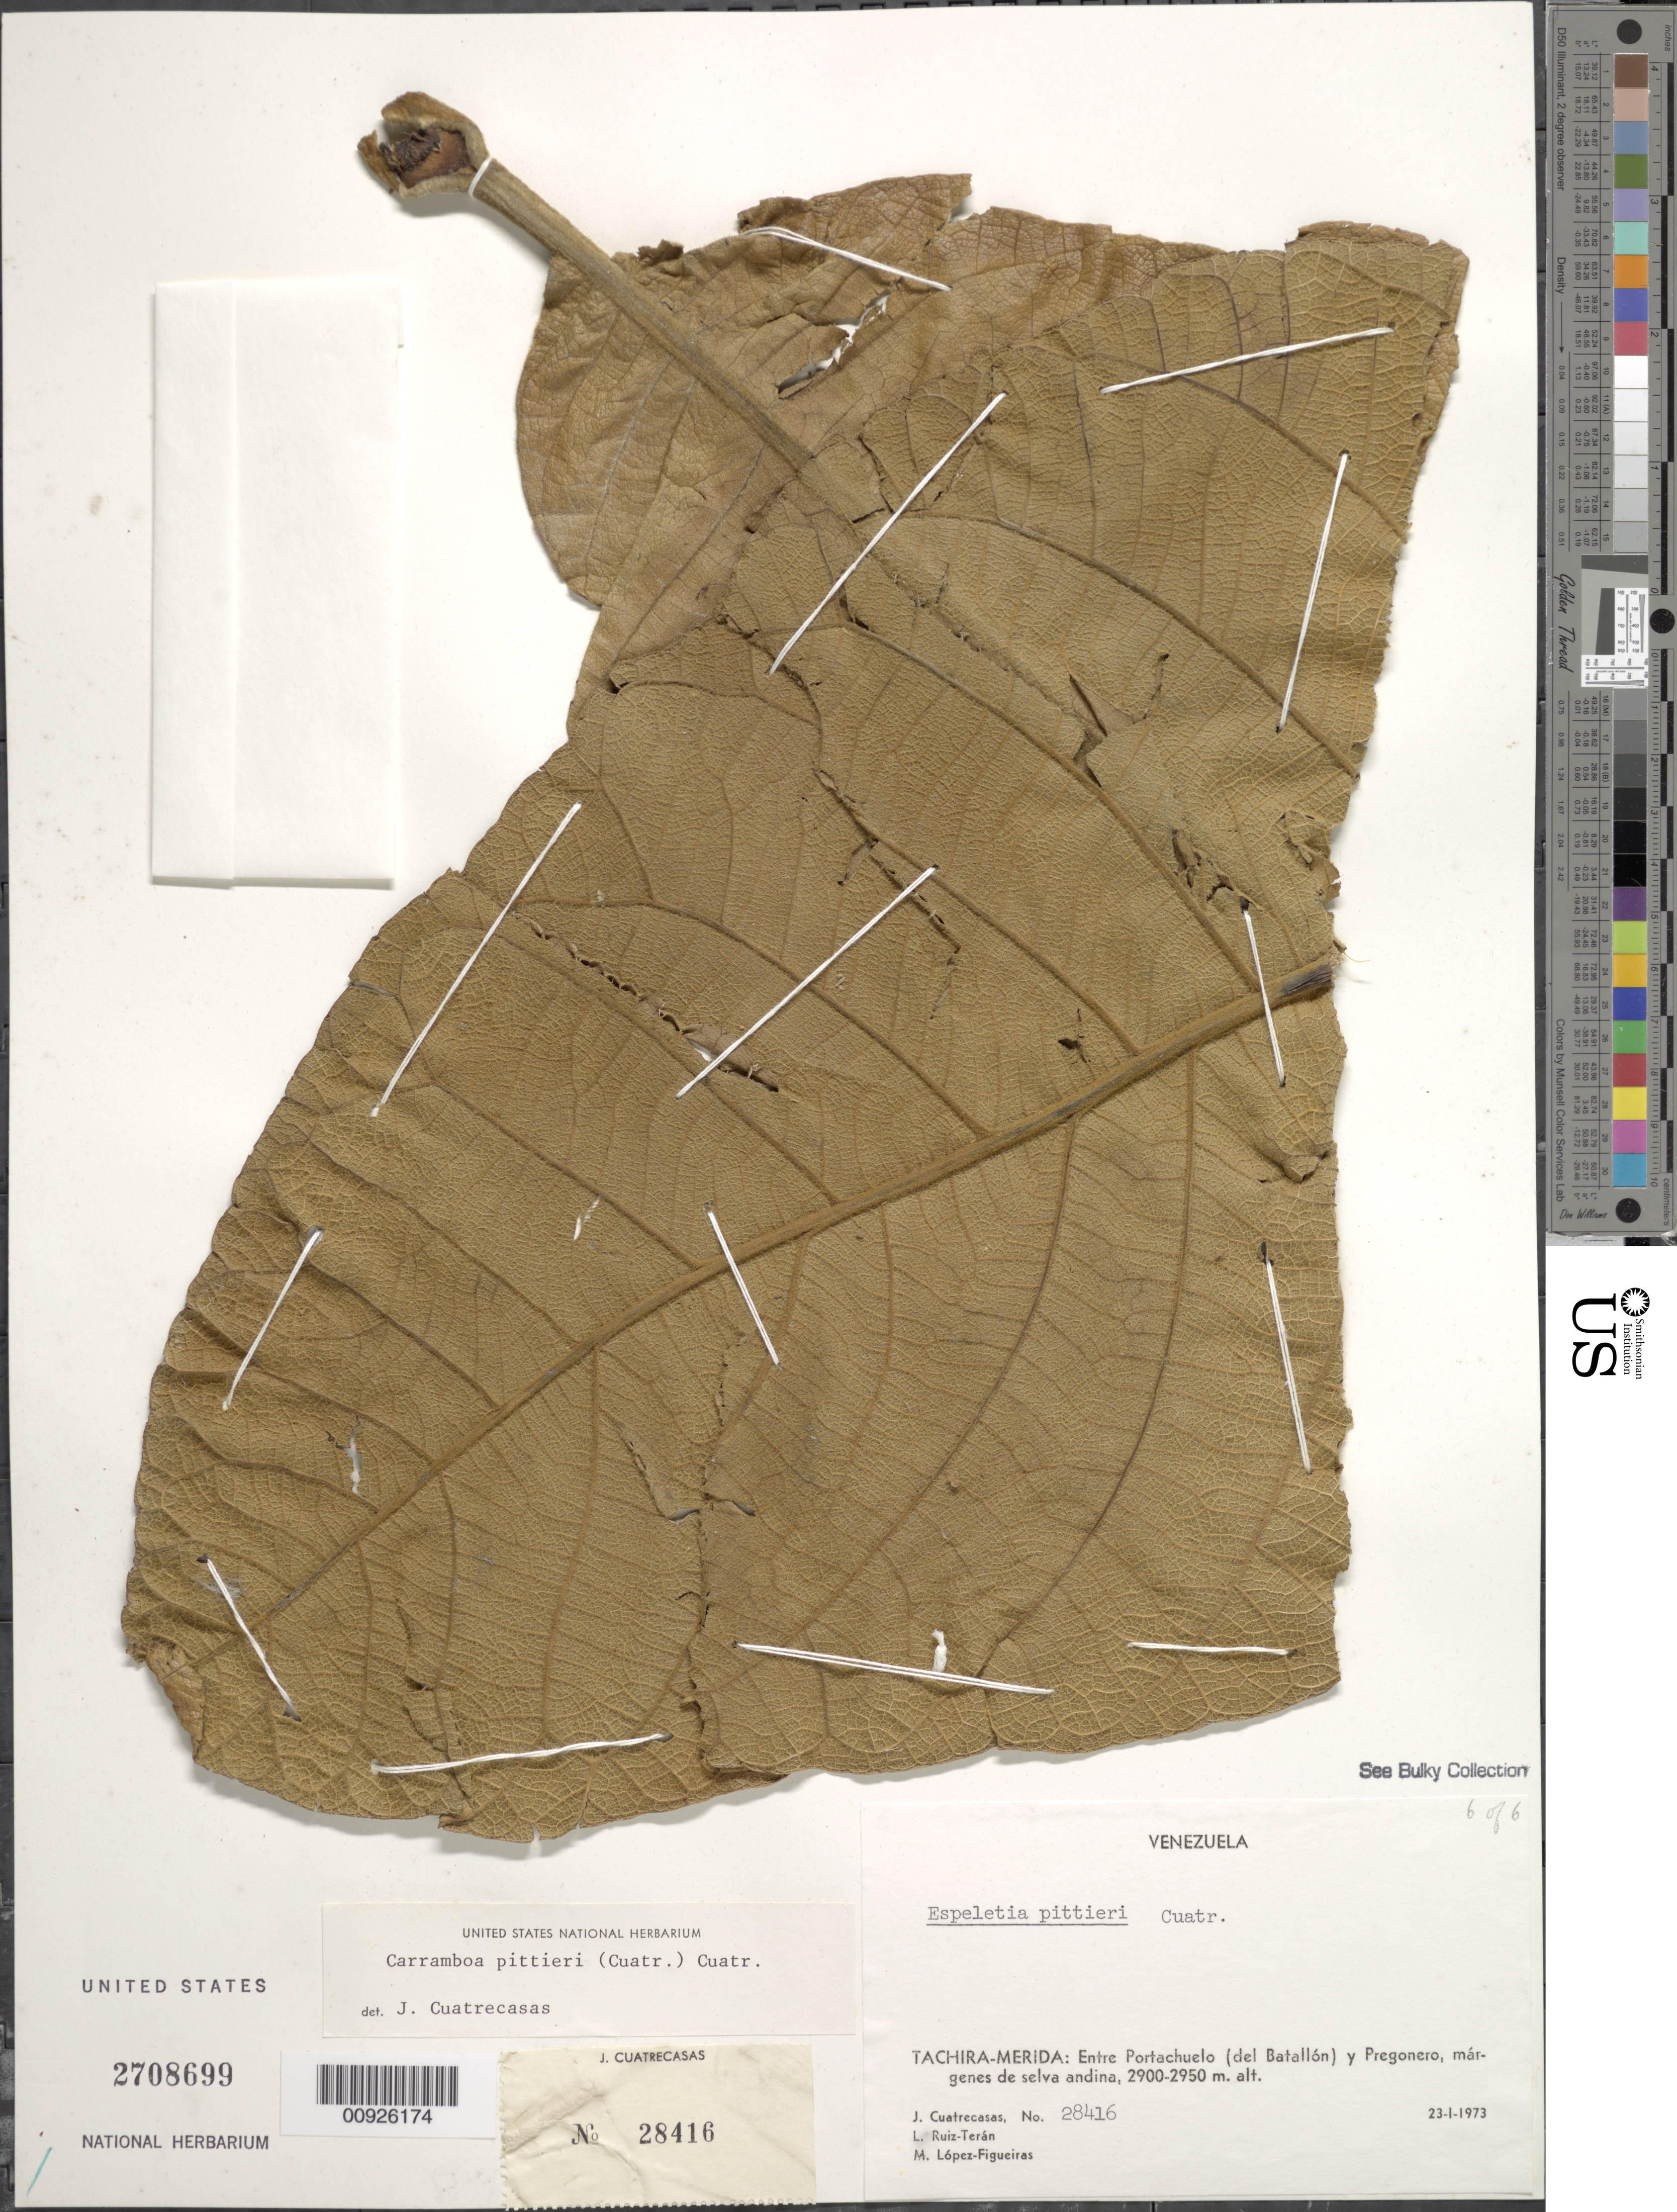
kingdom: Plantae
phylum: Tracheophyta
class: Magnoliopsida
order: Asterales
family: Asteraceae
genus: Carramboa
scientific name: Carramboa badilloi var. pittieri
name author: (Cuatrec.) Cuatrec.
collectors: J. Cuatrecasas, L. E. Ruíz-Terán & M. López Figueiras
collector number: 28416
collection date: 1973-01-23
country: Venezuela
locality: Tachira-Merida: Entre Portachuelo (del Batallon) y Pregonero, margenes de selva andina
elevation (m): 2900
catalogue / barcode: US 2708699